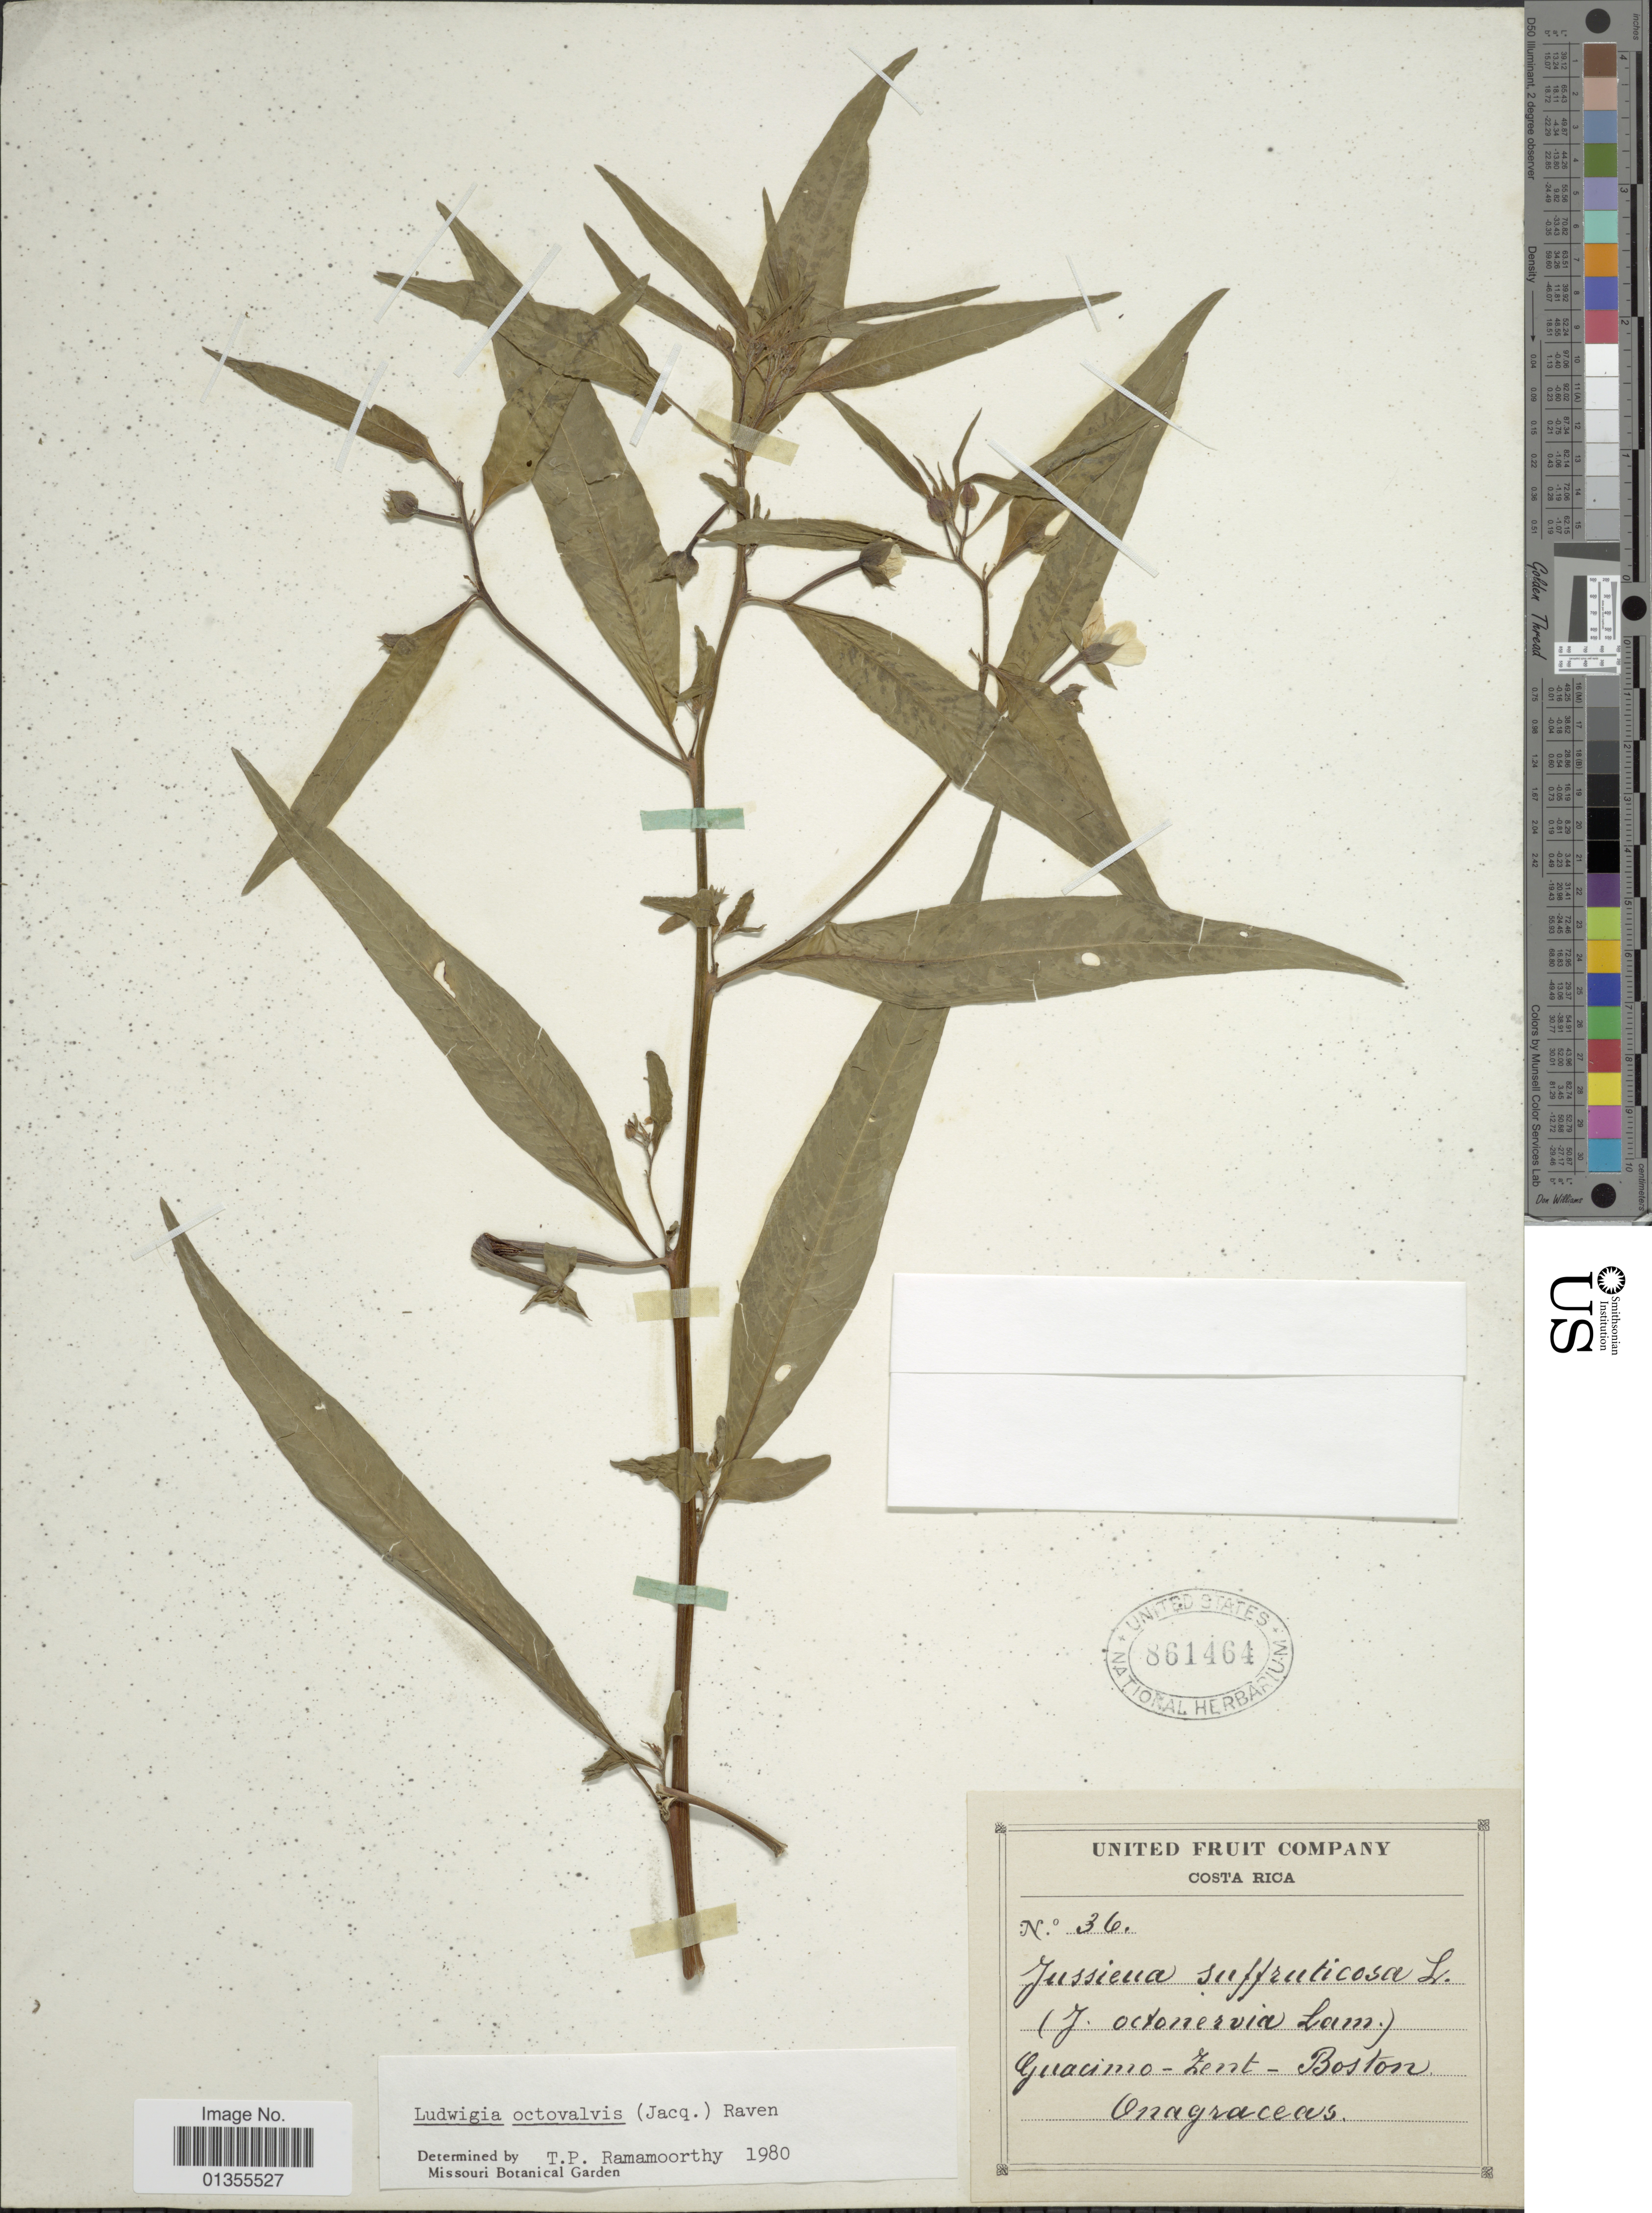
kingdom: Plantae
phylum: Tracheophyta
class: Magnoliopsida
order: Myrtales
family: Onagraceae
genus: Ludwigia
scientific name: Ludwigia octovalvis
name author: (Jacq.) P.H. Raven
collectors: United Fruit Company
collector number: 36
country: Costa Rica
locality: Guacimo-Zent-Boston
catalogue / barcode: US 861464